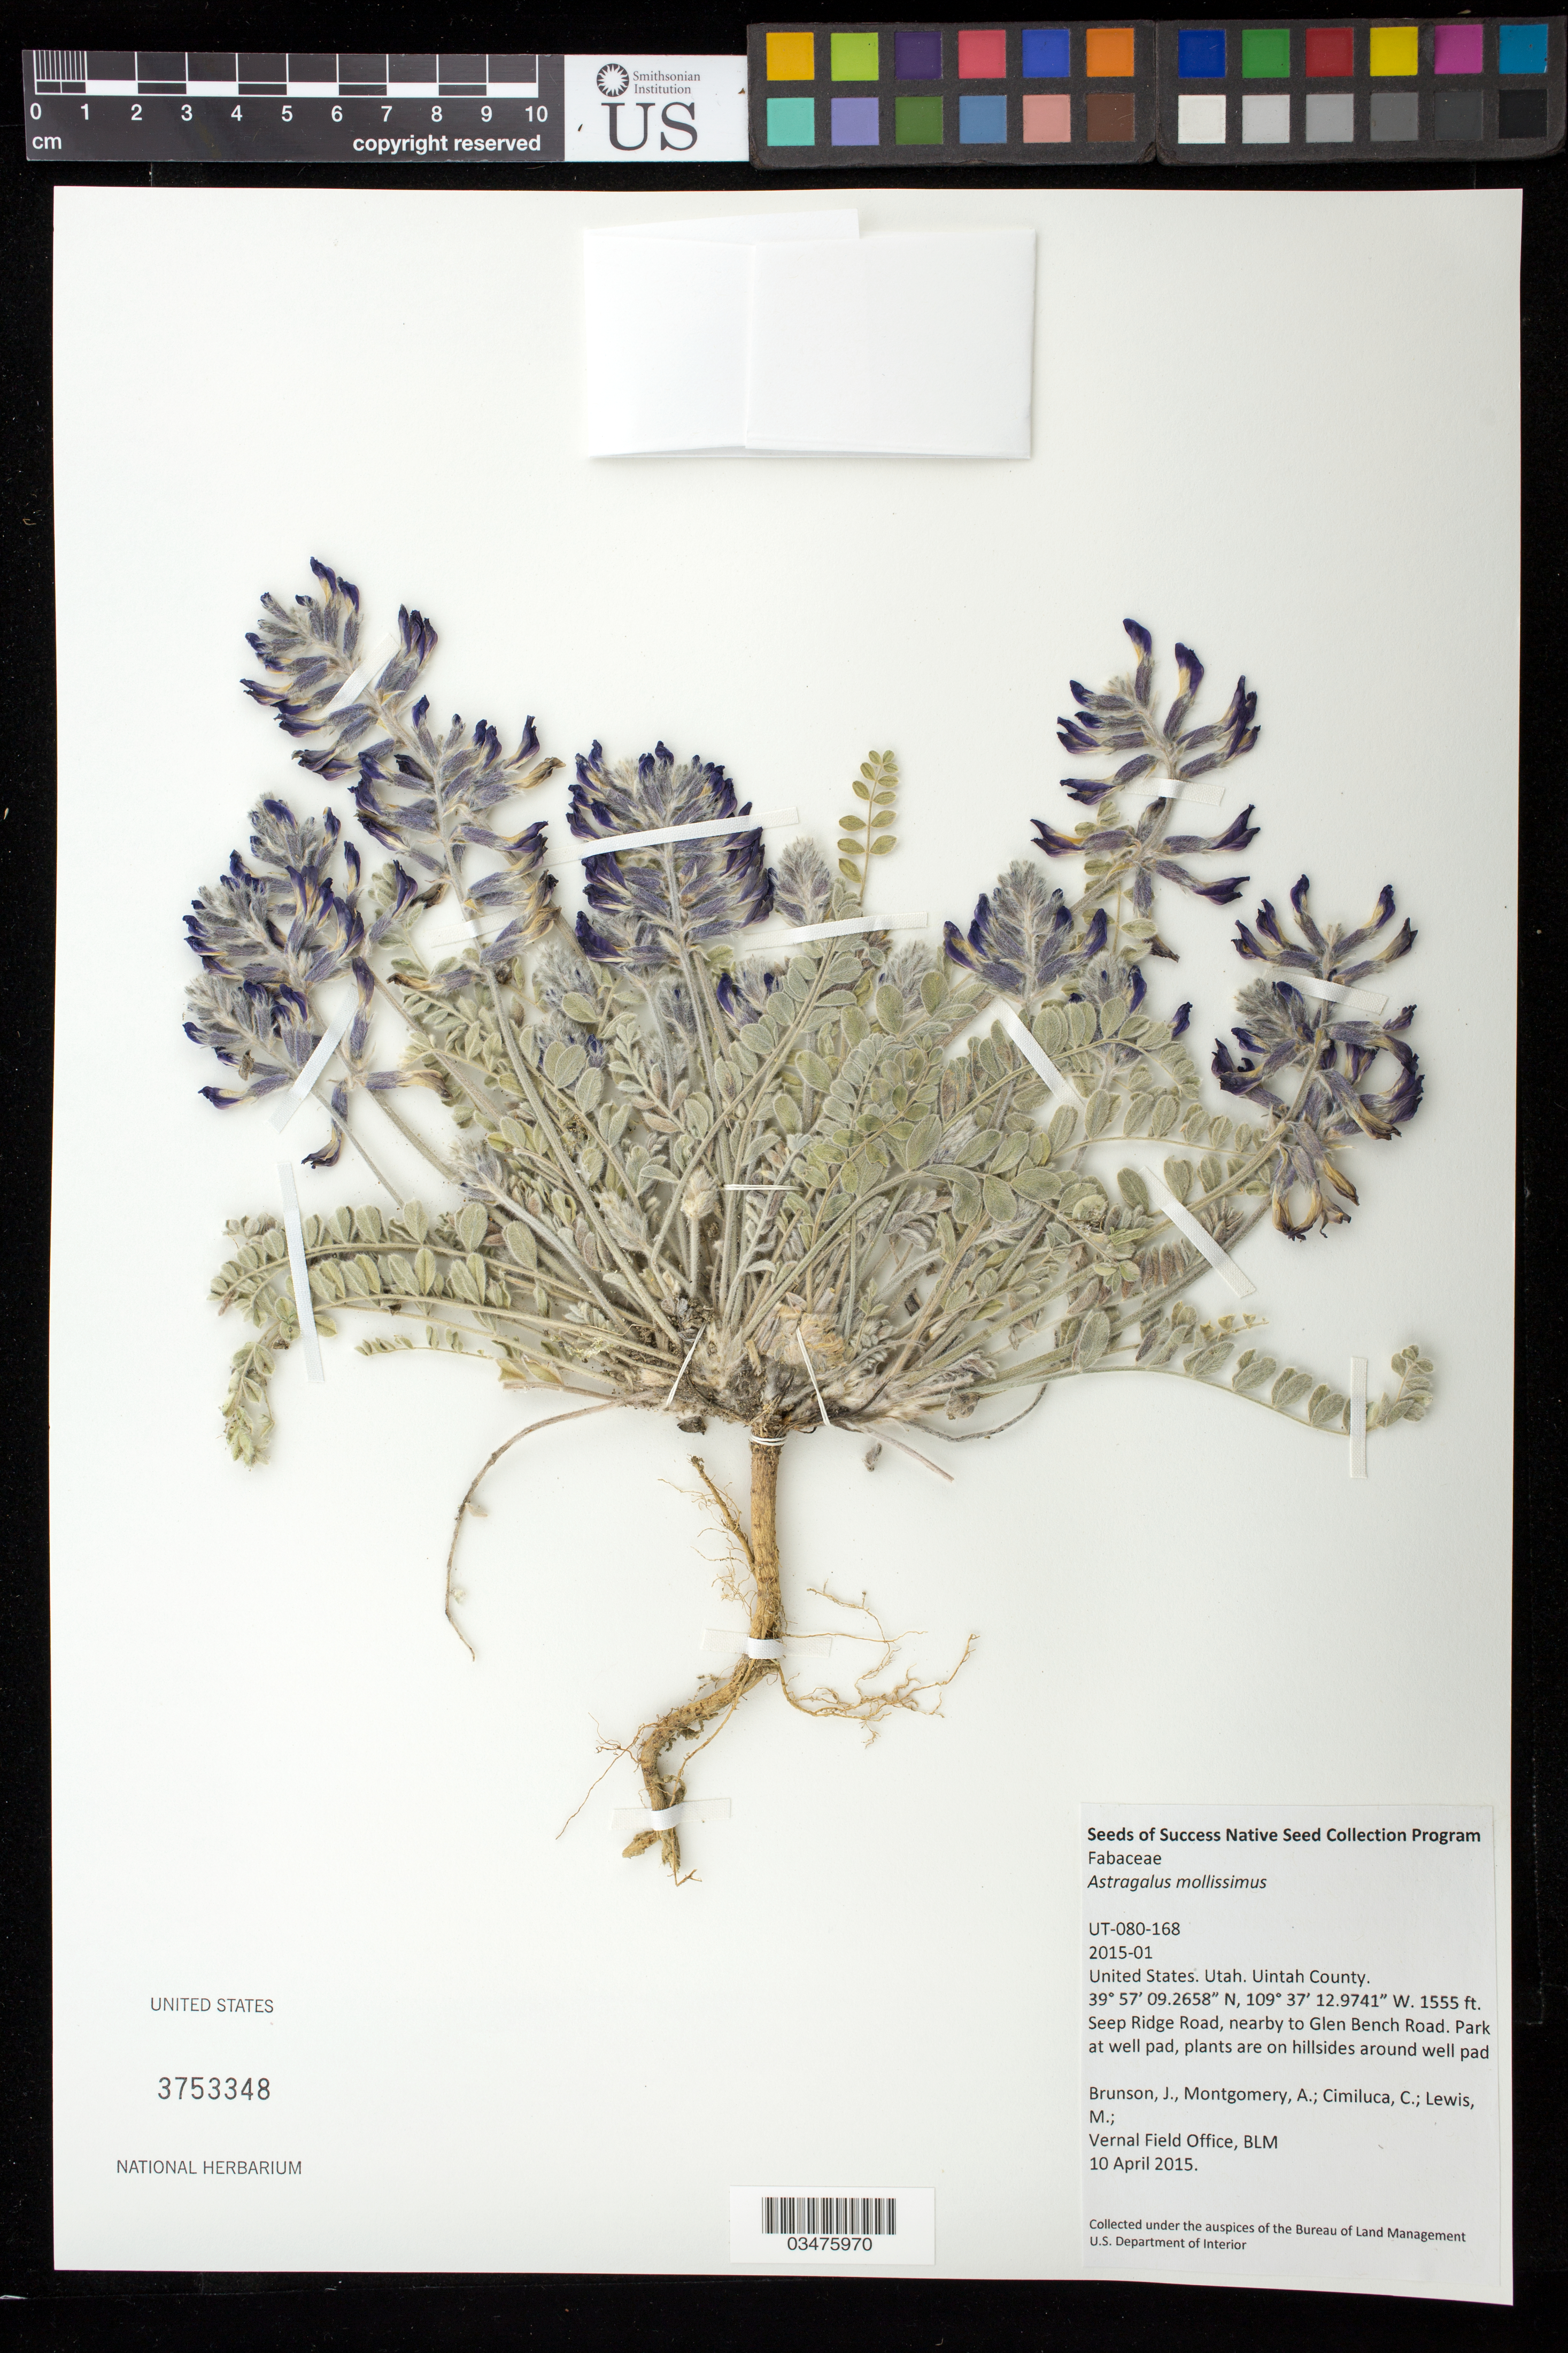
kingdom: Plantae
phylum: Tracheophyta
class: Magnoliopsida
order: Fabales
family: Fabaceae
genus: Astragalus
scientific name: Astragalus mollissimus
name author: Torr.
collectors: J. Brunson, A. Montgomery, C. Cimiluca & M. Lewis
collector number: UT080-168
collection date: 2015-04-10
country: United States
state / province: Utah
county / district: Uintah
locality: Seep Ridge Road, nearby to Glen Bench Road.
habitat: Hillsides around well pad.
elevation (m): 474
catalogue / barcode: US 3753348